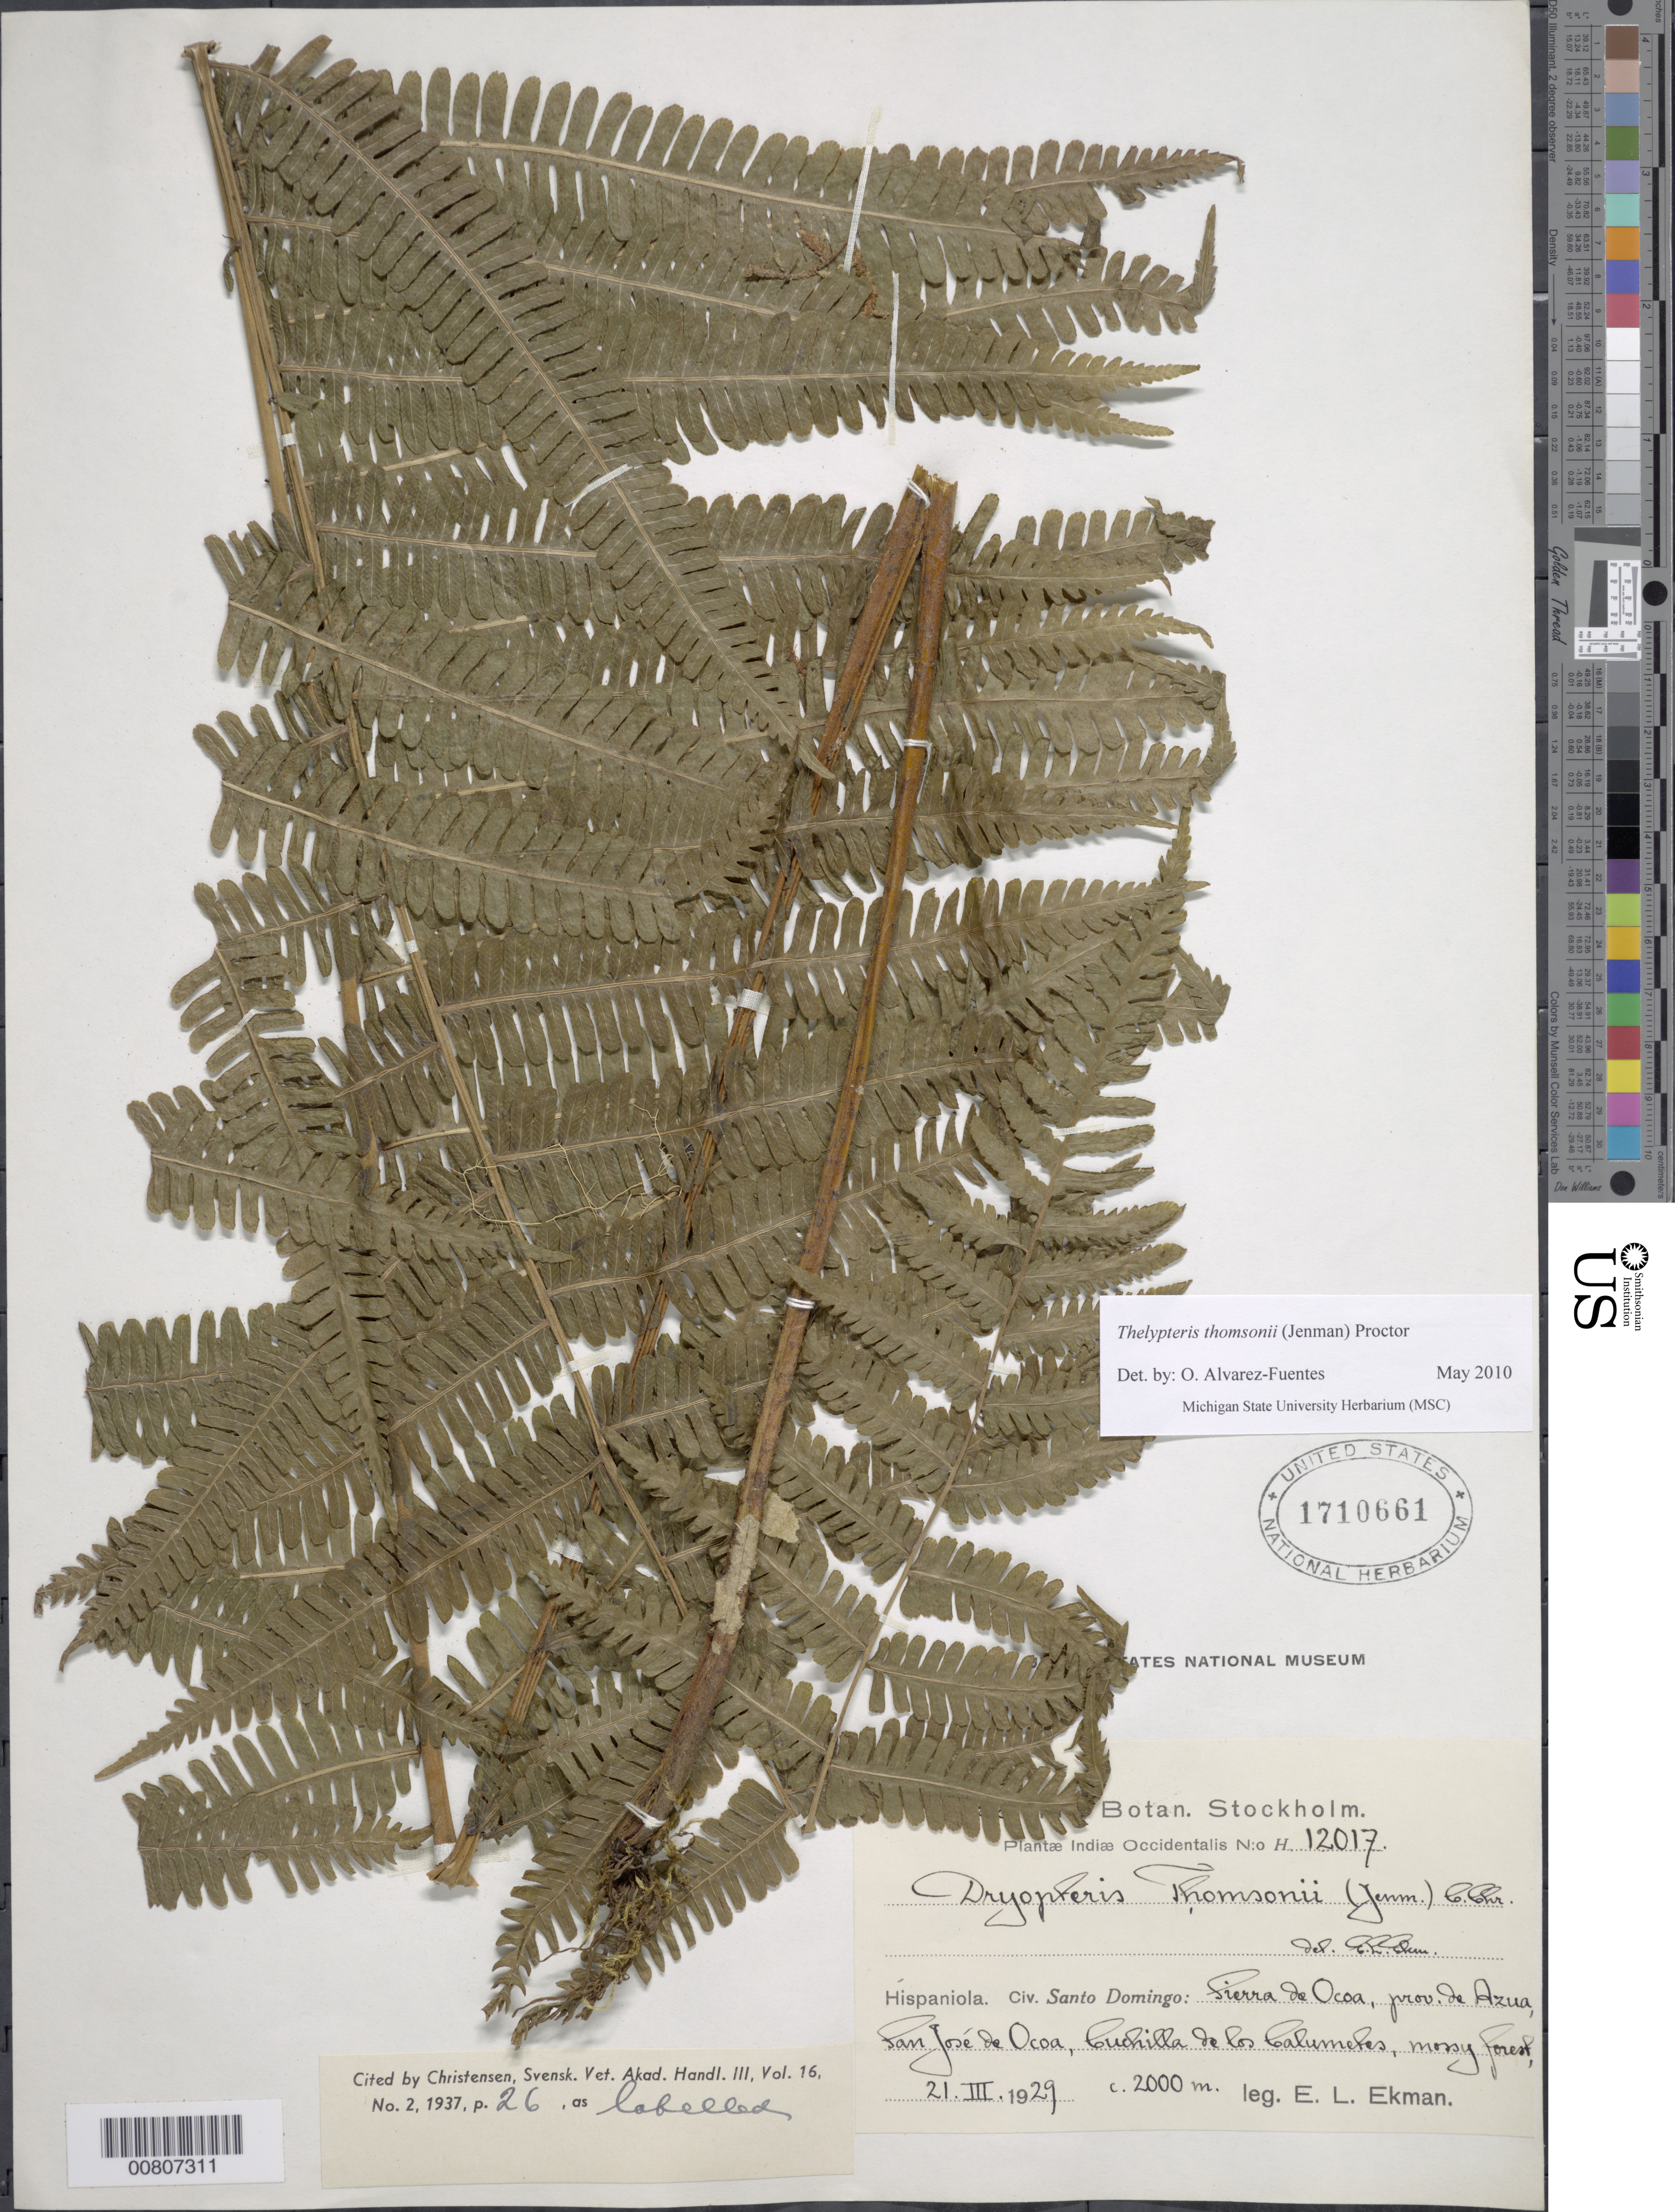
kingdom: Plantae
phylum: Tracheophyta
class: Polypodiopsida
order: Polypodiales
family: Thelypteridaceae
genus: Amauropelta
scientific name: Amauropelta thomsonii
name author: (Jenman) Pic. Serm.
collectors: E. L. Ekman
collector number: H 12017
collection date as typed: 21 Mar 1929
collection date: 1929-03-21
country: Dominican Republic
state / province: Azua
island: Hispaniola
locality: Sierra de Ocoa, San José de Ocoa, Cuchilla de los Calumedas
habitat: Mossy forest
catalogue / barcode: US 1710661